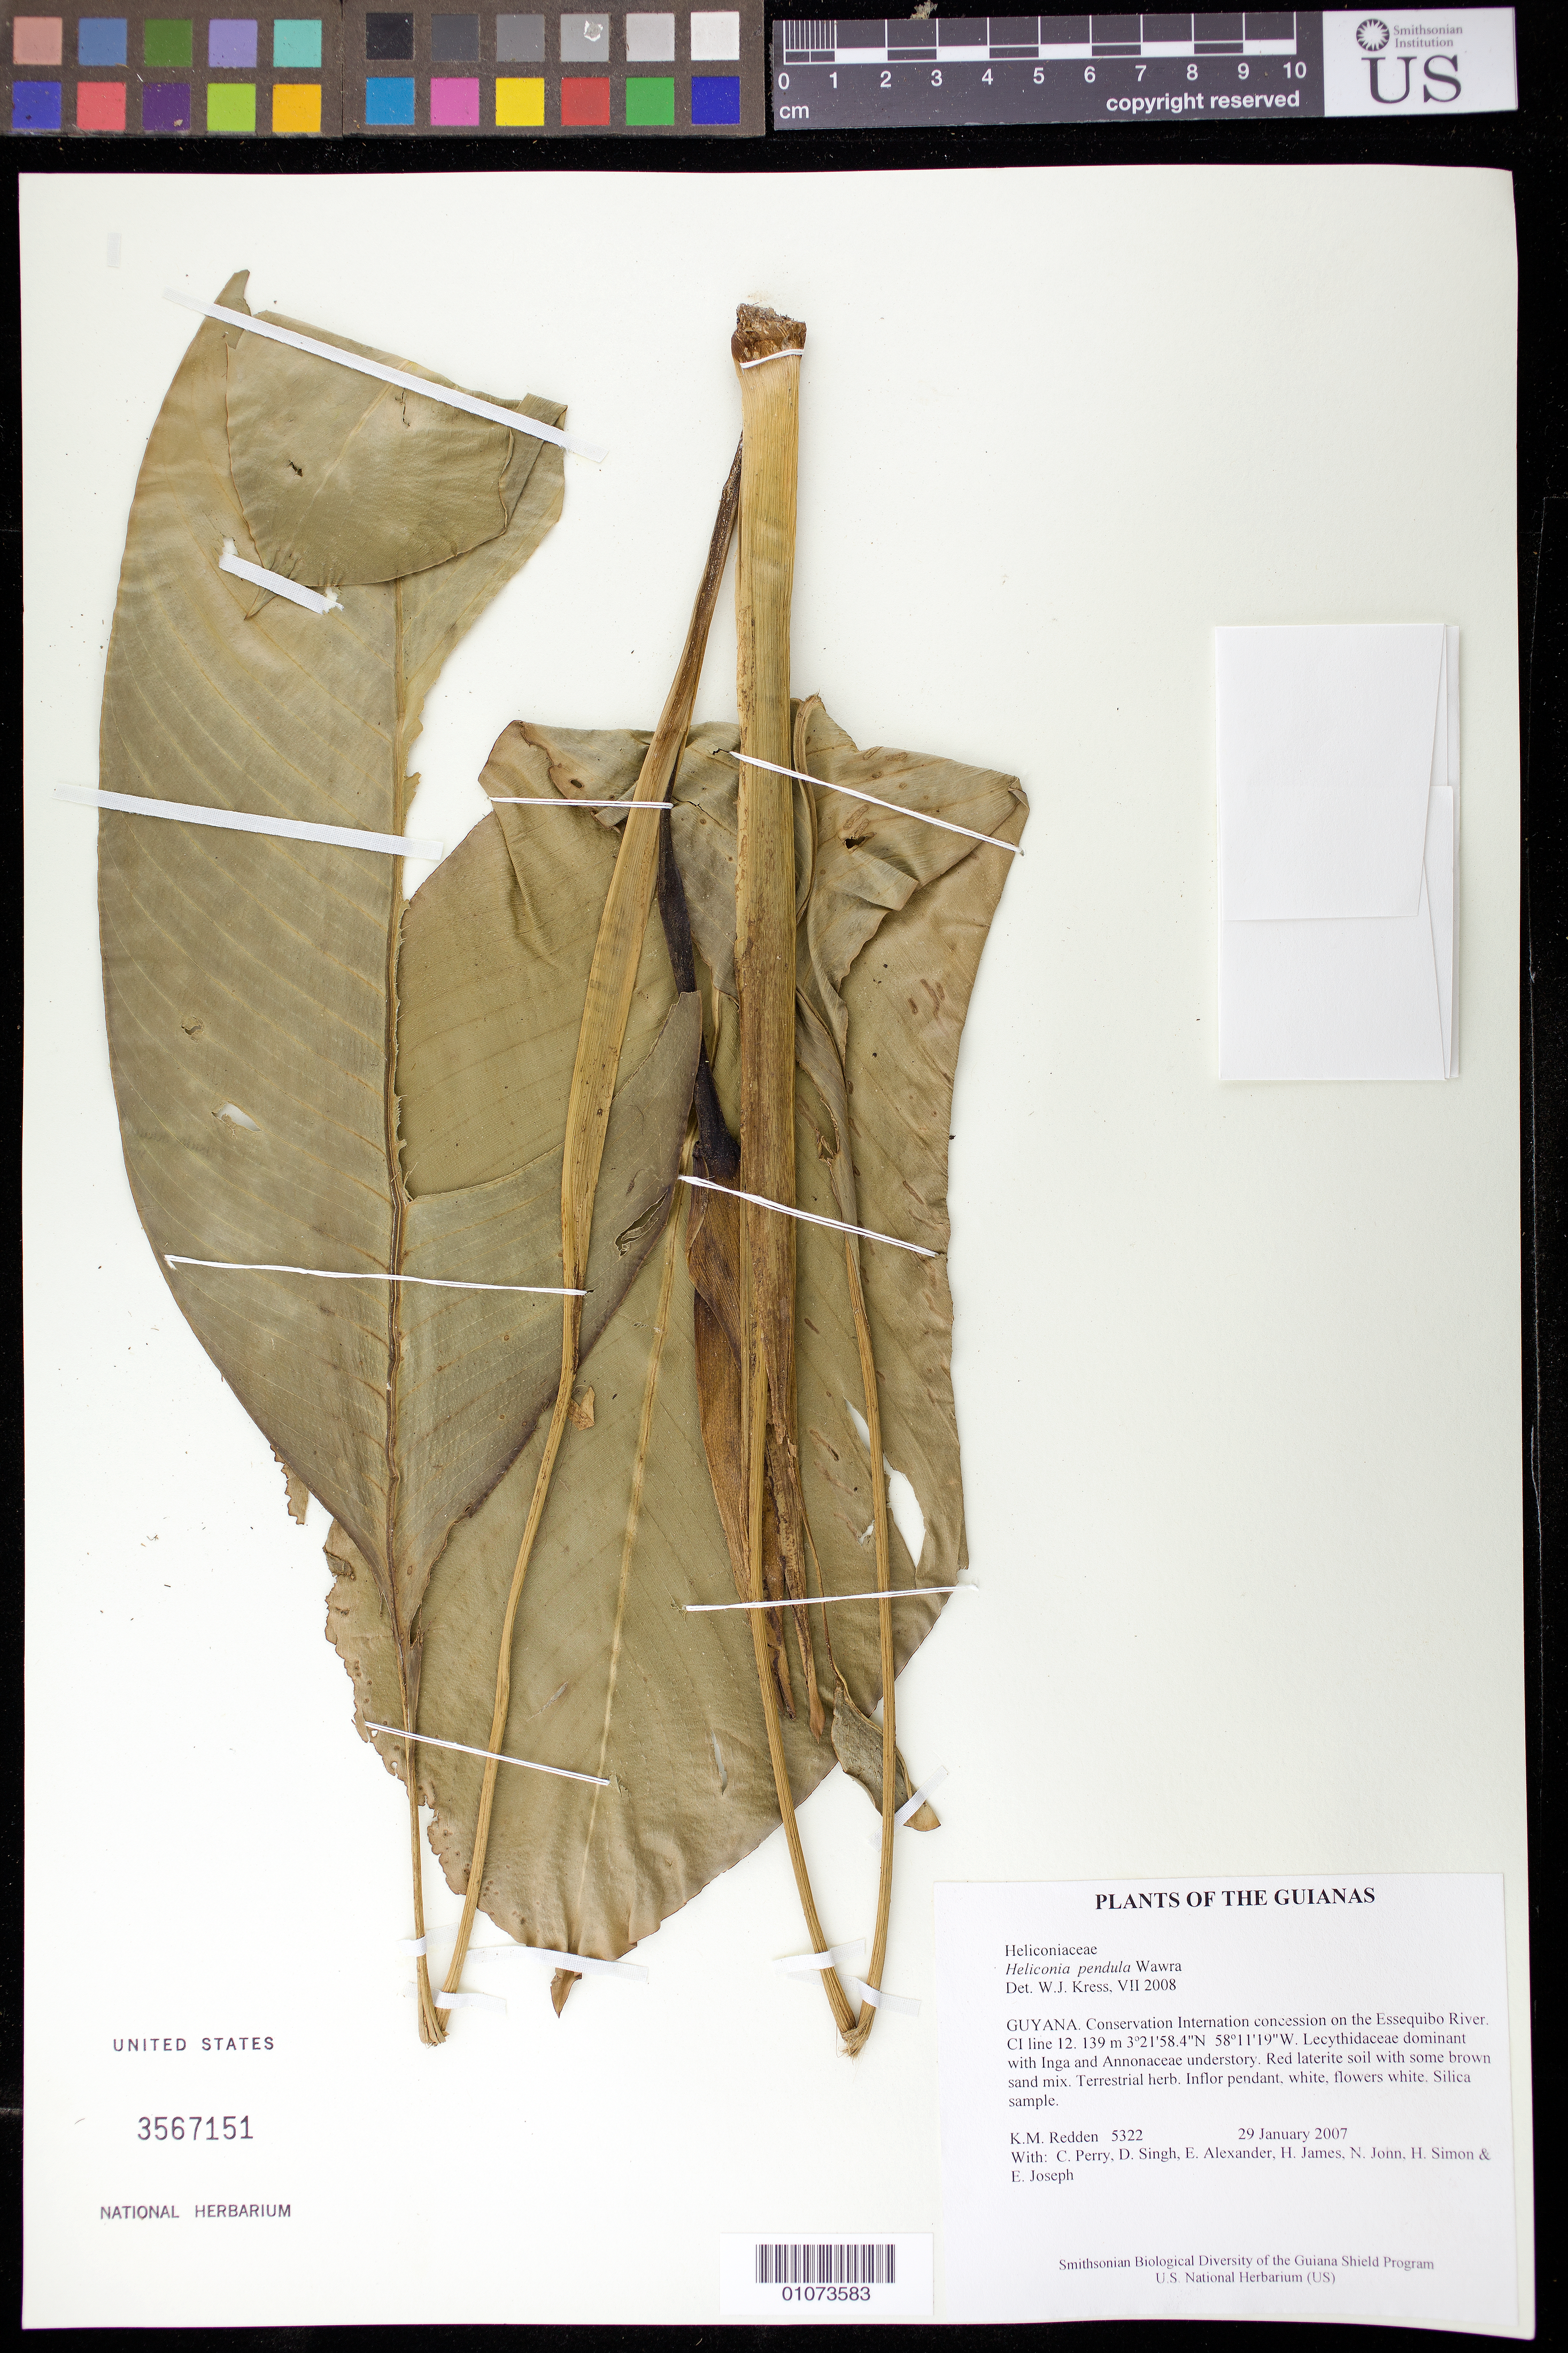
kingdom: Plantae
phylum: Tracheophyta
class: Liliopsida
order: Zingiberales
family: Heliconiaceae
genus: Heliconia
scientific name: Heliconia pendula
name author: Wawra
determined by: Kress, W. J., (US), Smithsonian Institution - National Museum of Natural History (UNITED STATES)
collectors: K. M. Redden, C. Perry, D. Singh, E. Alexander, H. James, N. John, H. Simon & E. Joseph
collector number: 5322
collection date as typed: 29 January 2007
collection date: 2007-01-29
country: Guyana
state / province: U. Takutu-U. Essequibo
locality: Conservation International concession on the Essequibo River. CI line 12.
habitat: Lecythidaceae dominant with Inga and Annonaceae understory. Red laterite soil with some brown sand mix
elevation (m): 139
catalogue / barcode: US 3567151